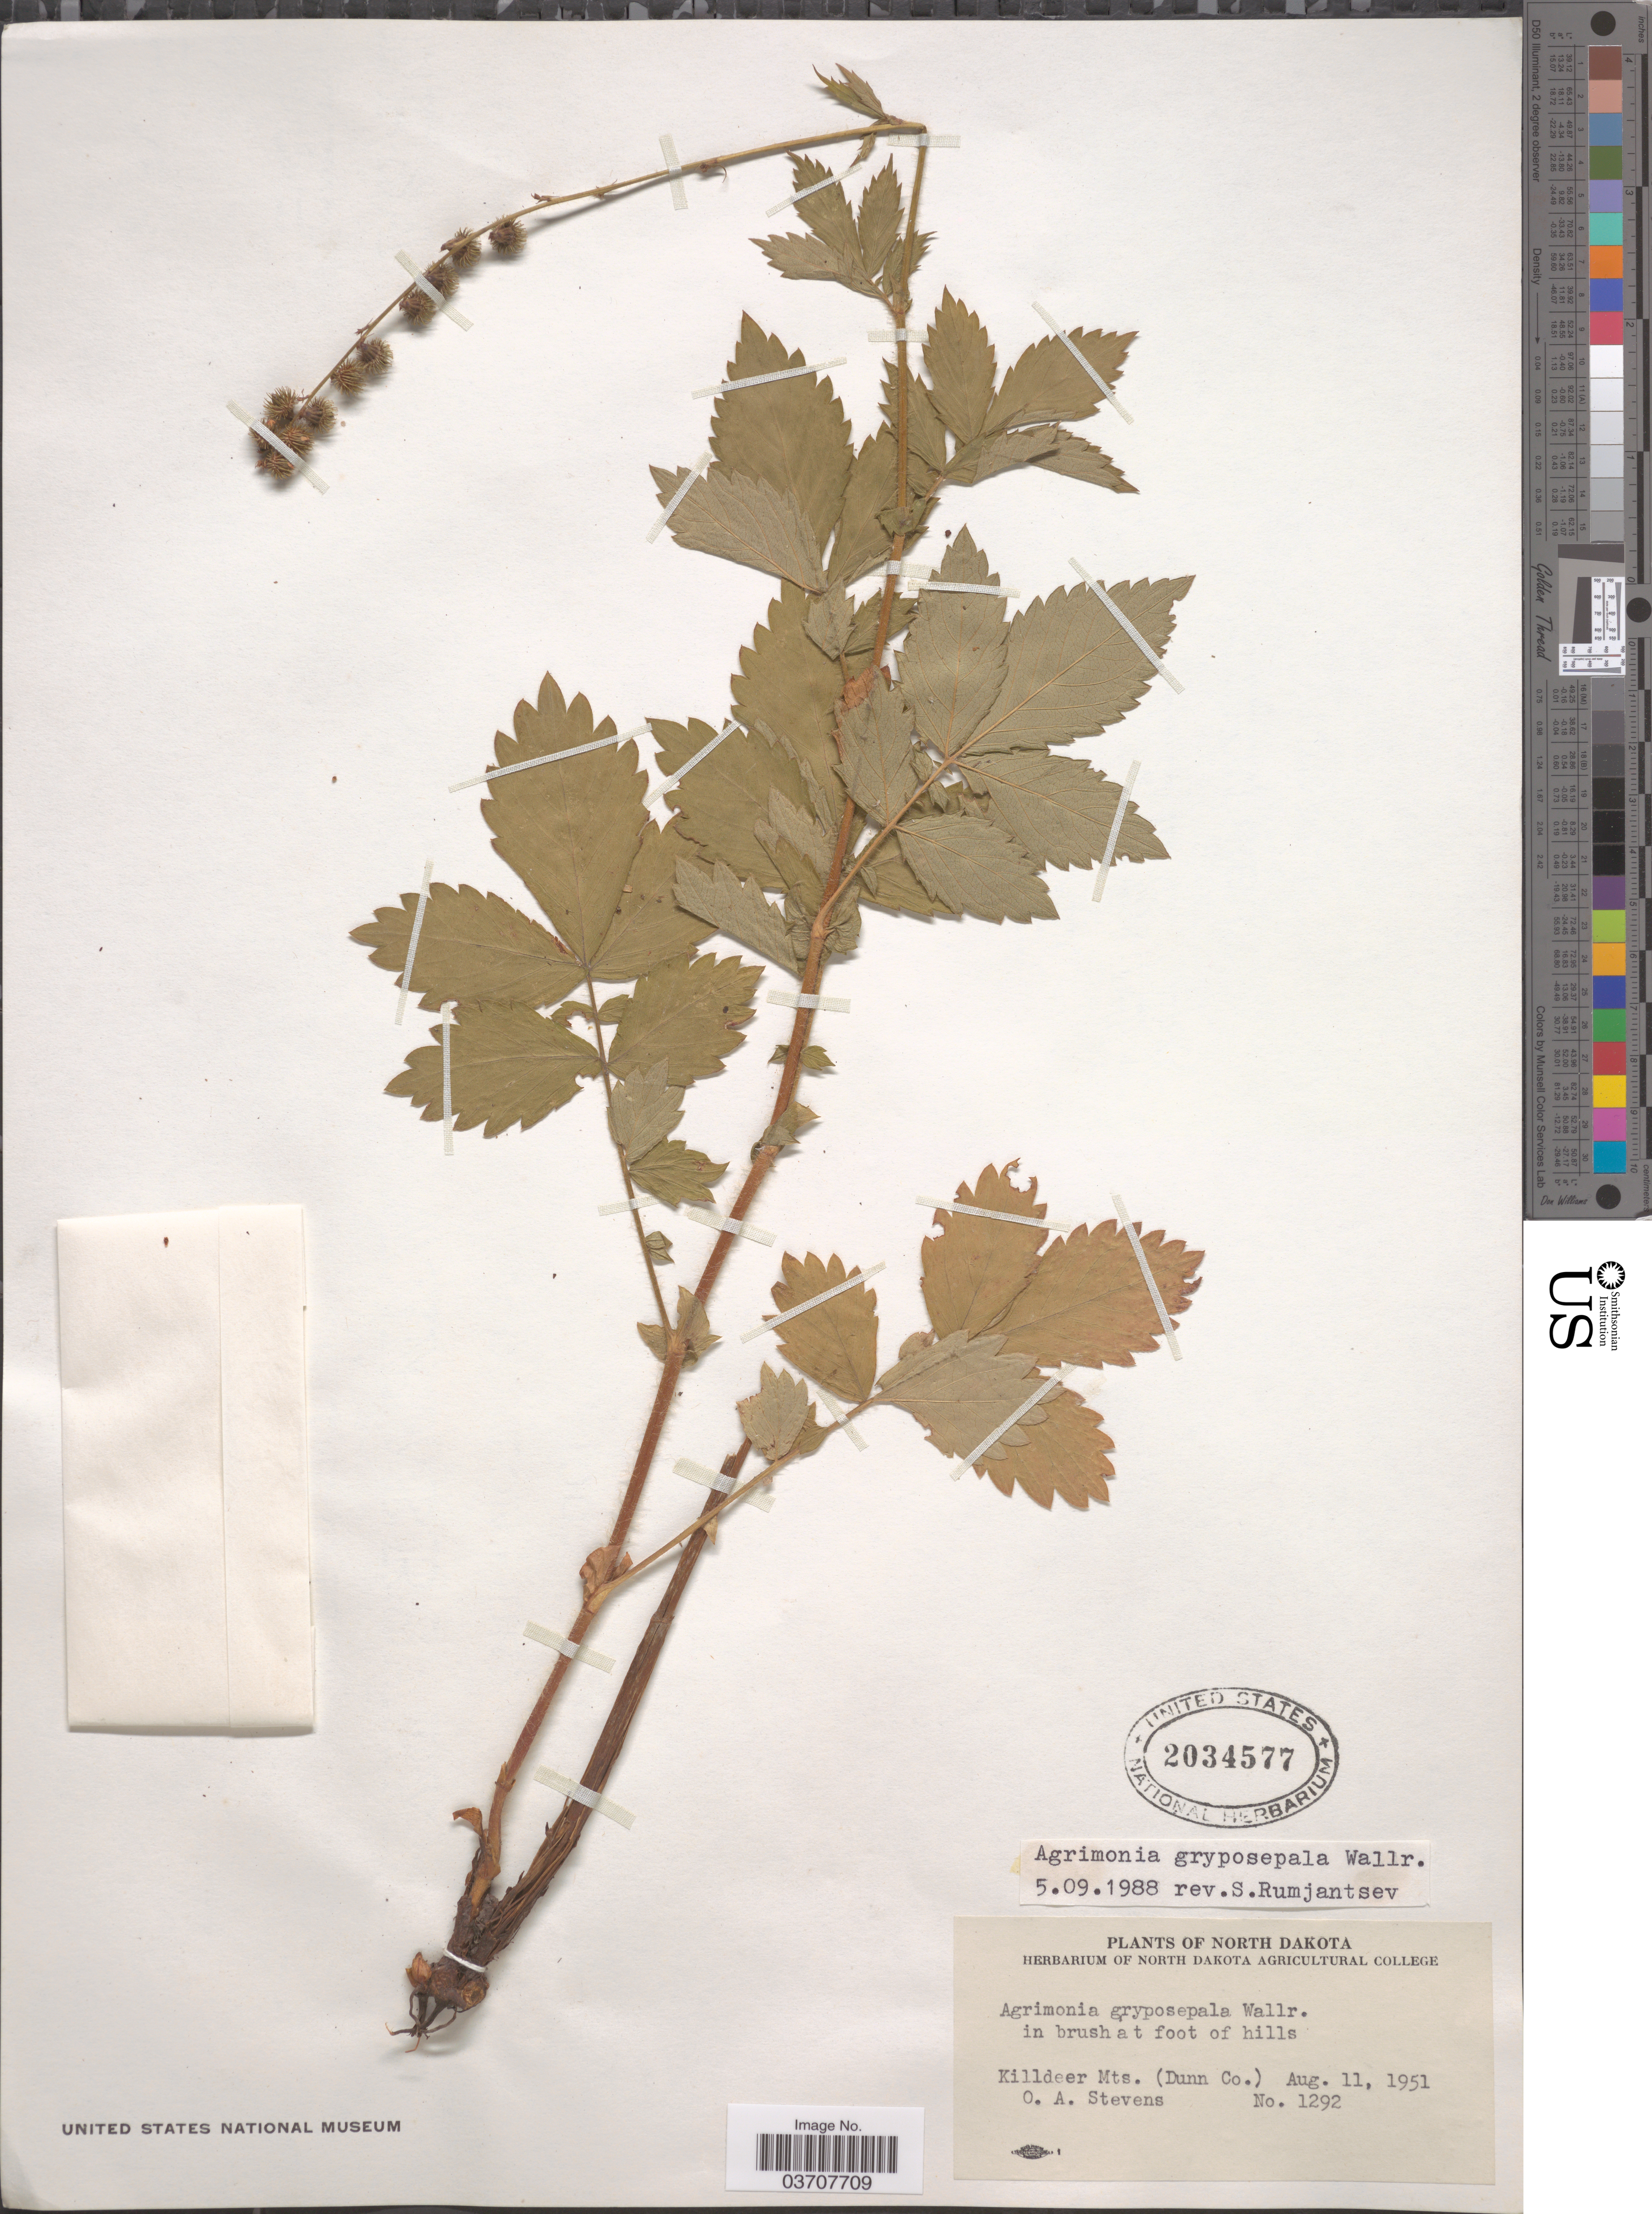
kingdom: Plantae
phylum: Tracheophyta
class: Magnoliopsida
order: Rosales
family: Rosaceae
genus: Agrimonia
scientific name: Agrimonia gryposepala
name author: Wallr.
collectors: O. A. Stevens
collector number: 1292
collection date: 1951-08-11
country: United States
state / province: North Dakota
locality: At foot of hills. Killdeer Mts. (Dunn Co.).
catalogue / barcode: US 2034577